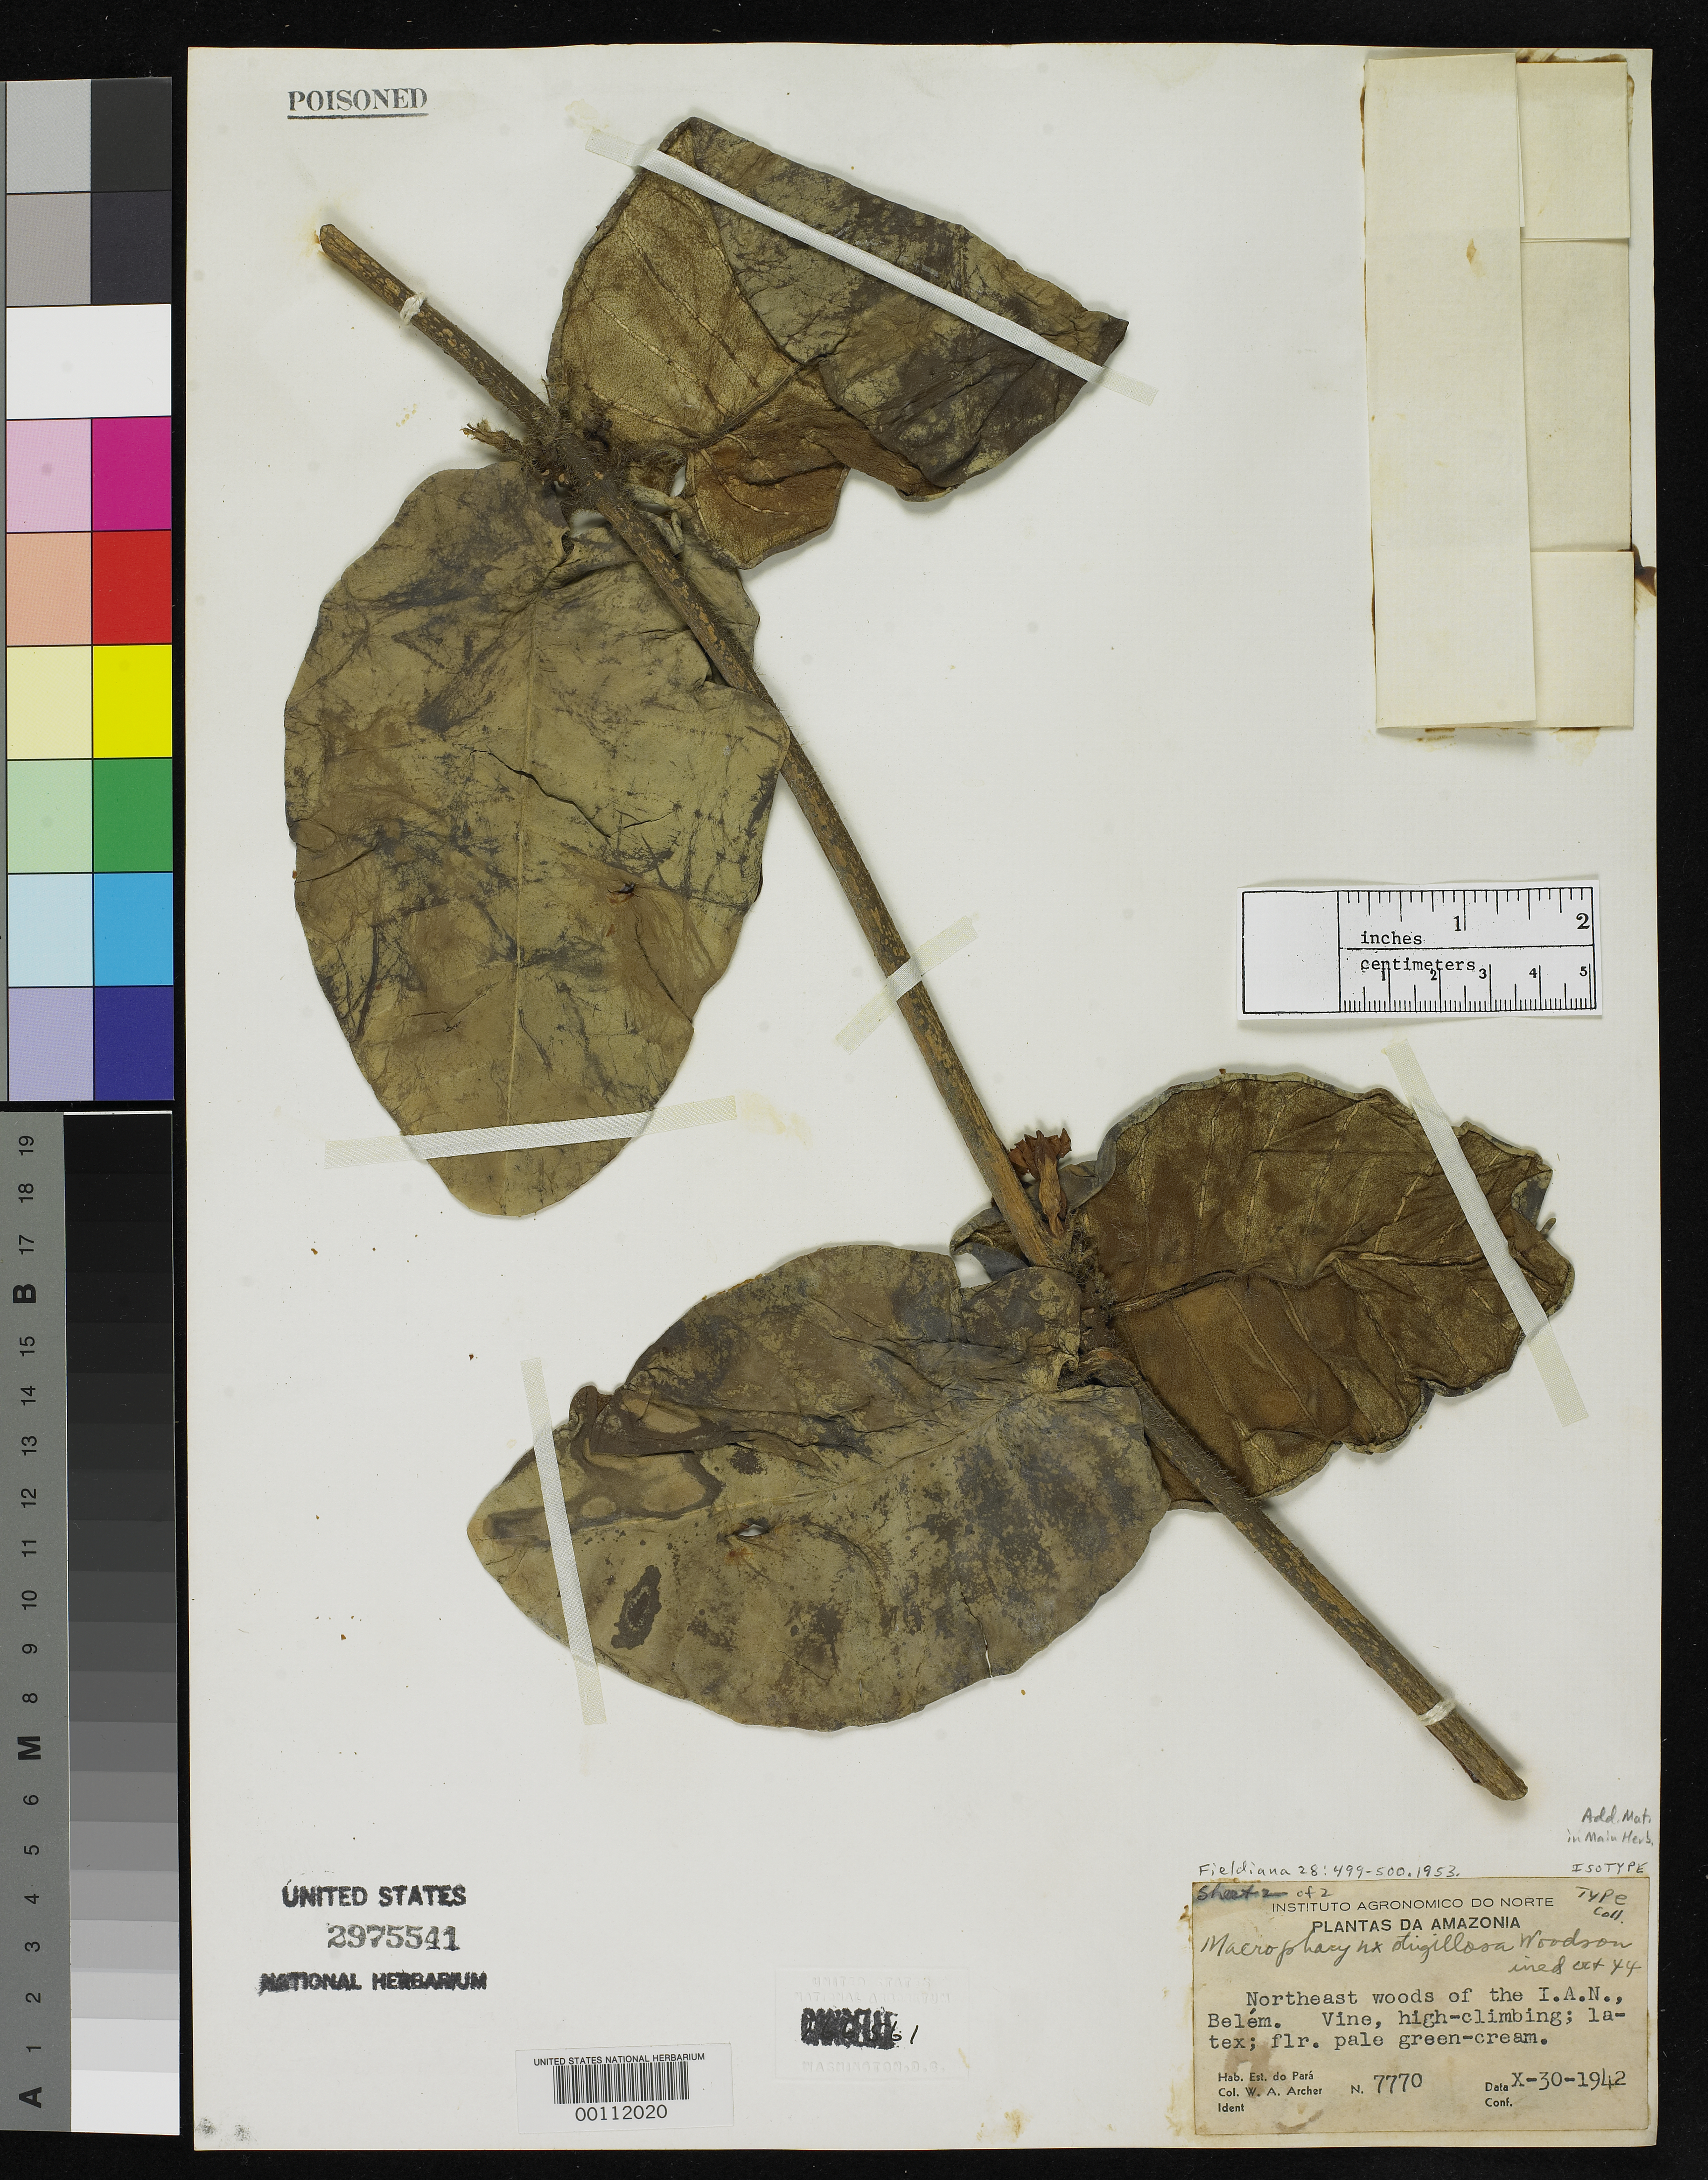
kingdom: Plantae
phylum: Tracheophyta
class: Magnoliopsida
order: Gentianales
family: Apocynaceae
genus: Macropharynx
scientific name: Macropharynx strigillosa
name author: Woodson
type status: Isotype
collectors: W. A. Archer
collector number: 7770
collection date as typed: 30 Oct 1942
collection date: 1942-10-30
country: Brazil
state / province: Pará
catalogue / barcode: US 2975541